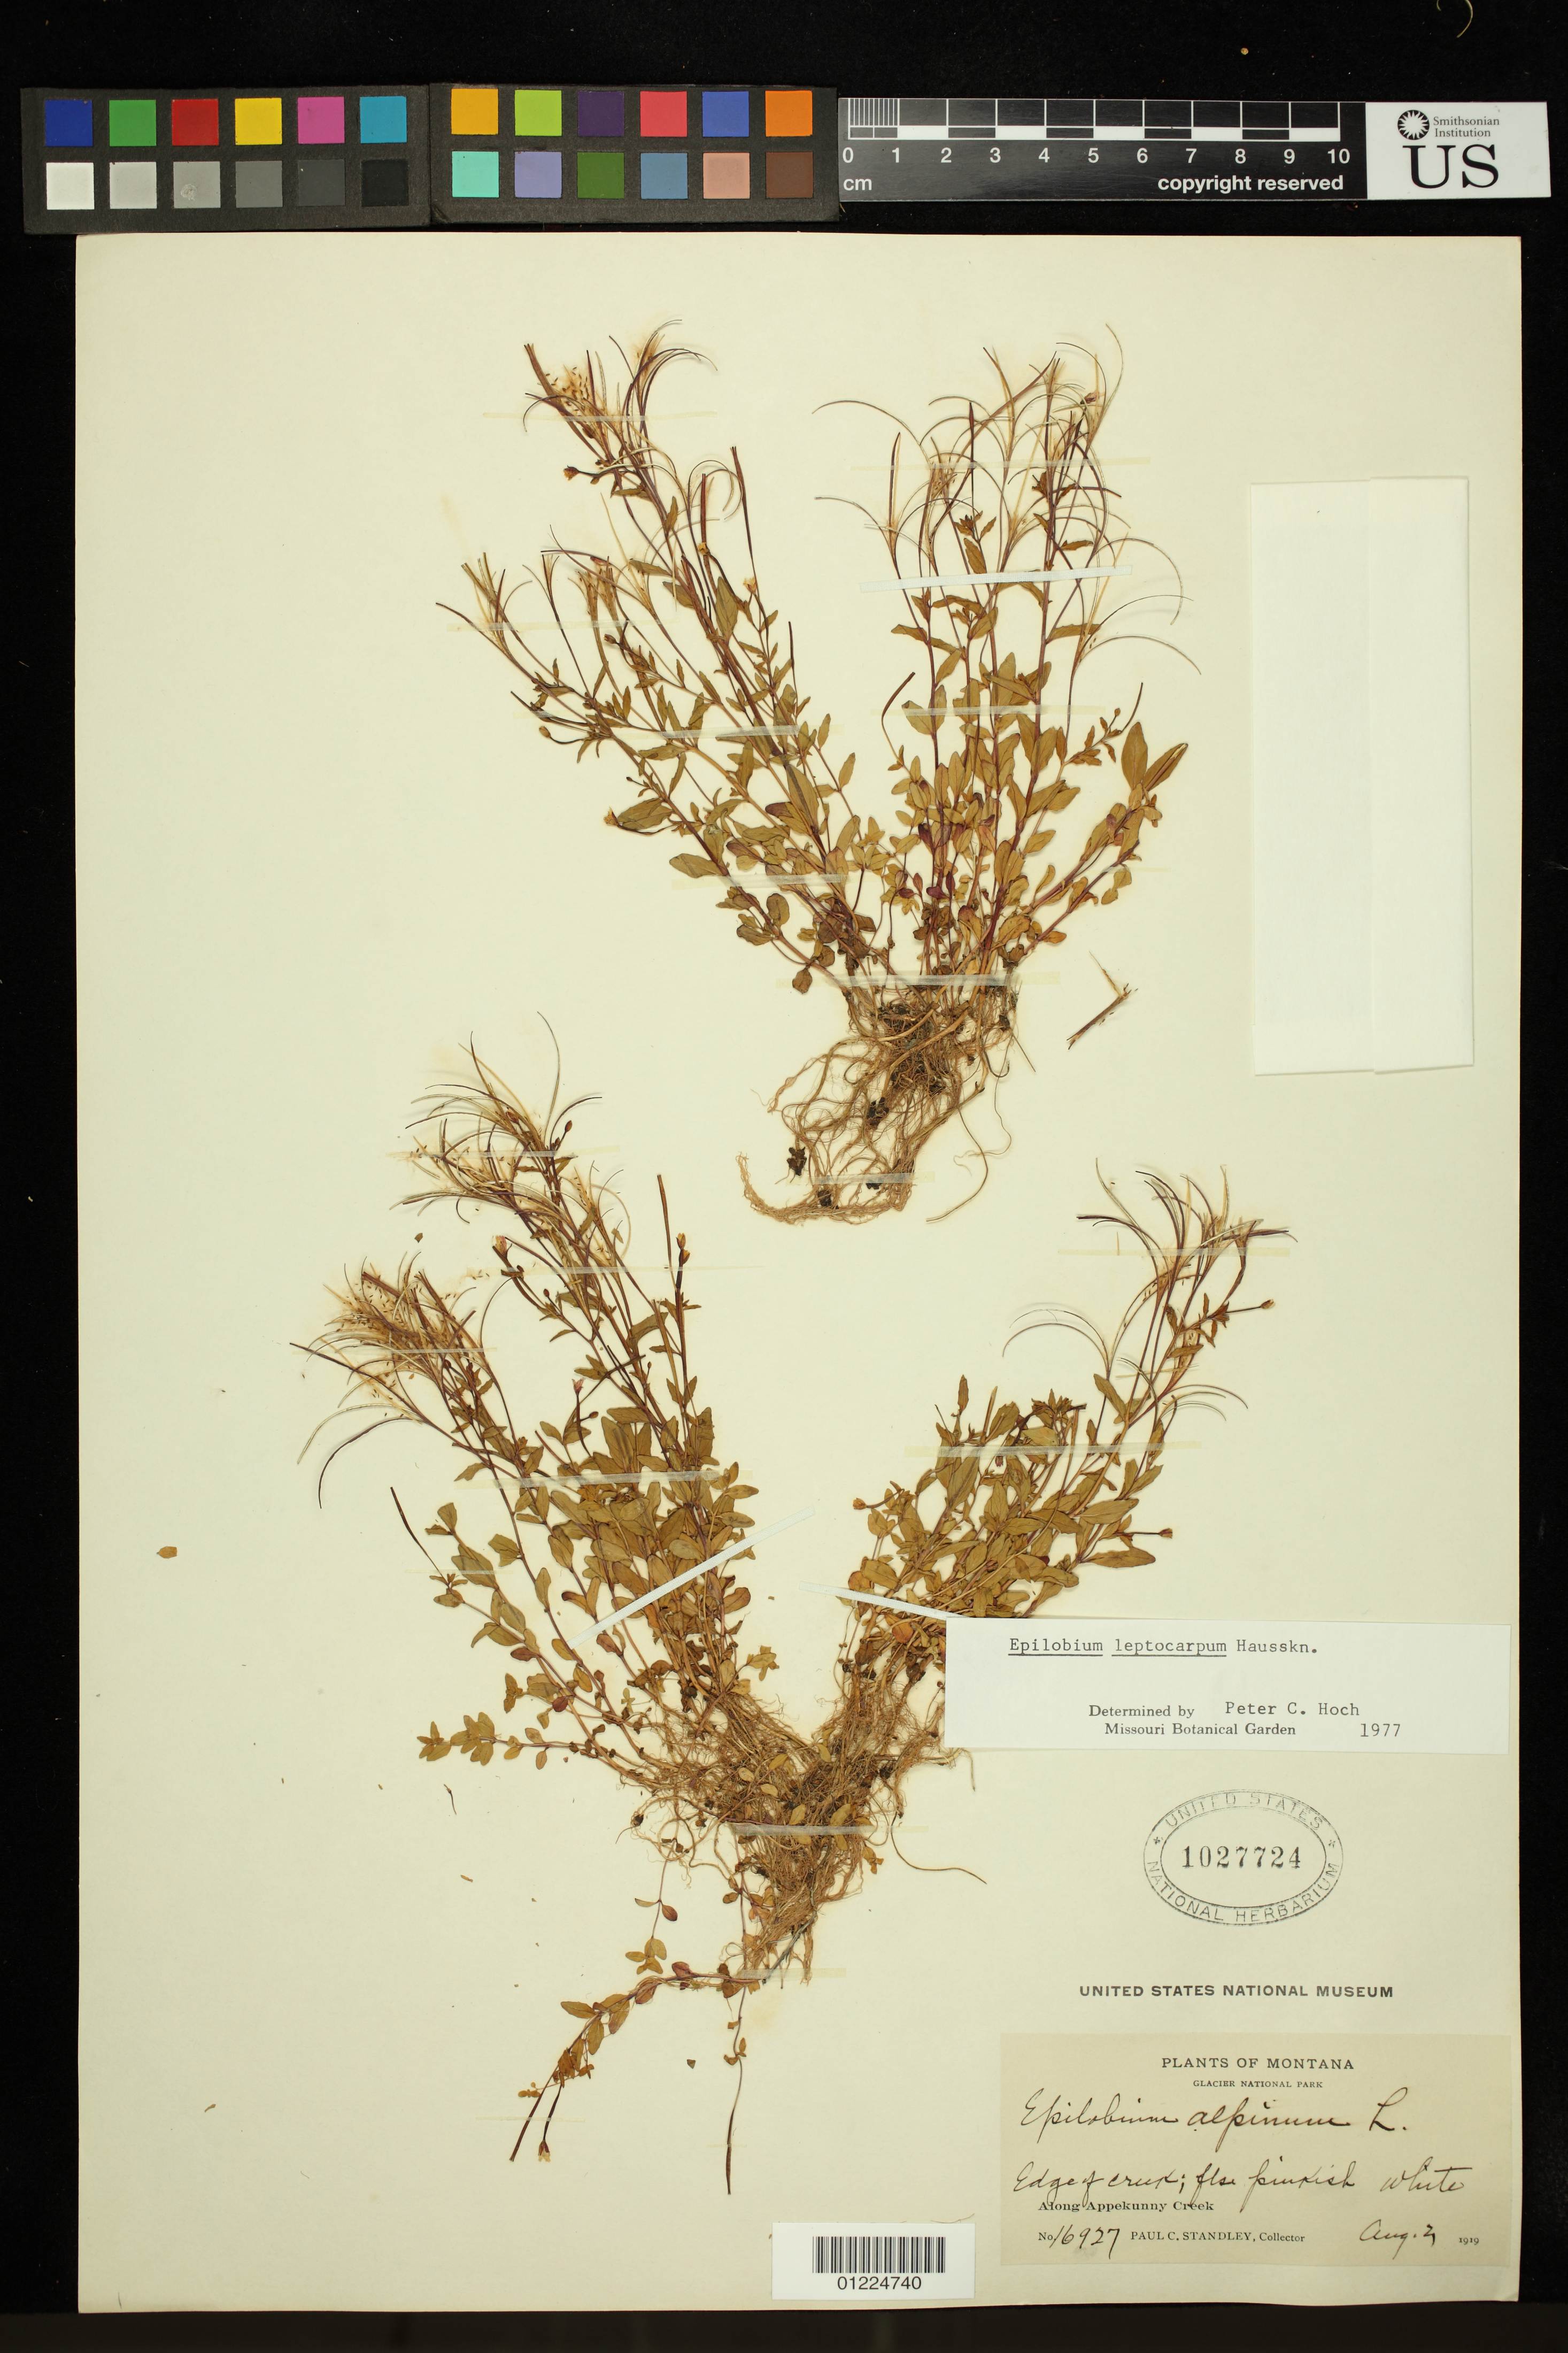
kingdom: Plantae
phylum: Tracheophyta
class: Magnoliopsida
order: Myrtales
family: Onagraceae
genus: Epilobium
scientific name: Epilobium leptocarpum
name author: Hausskn.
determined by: Hoch, P. C.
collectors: P. C. Standley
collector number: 16927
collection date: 1919-08-02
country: United States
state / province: Montana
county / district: Glacier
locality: Along Apikuni [Appekunny] Creek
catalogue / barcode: US 1027724